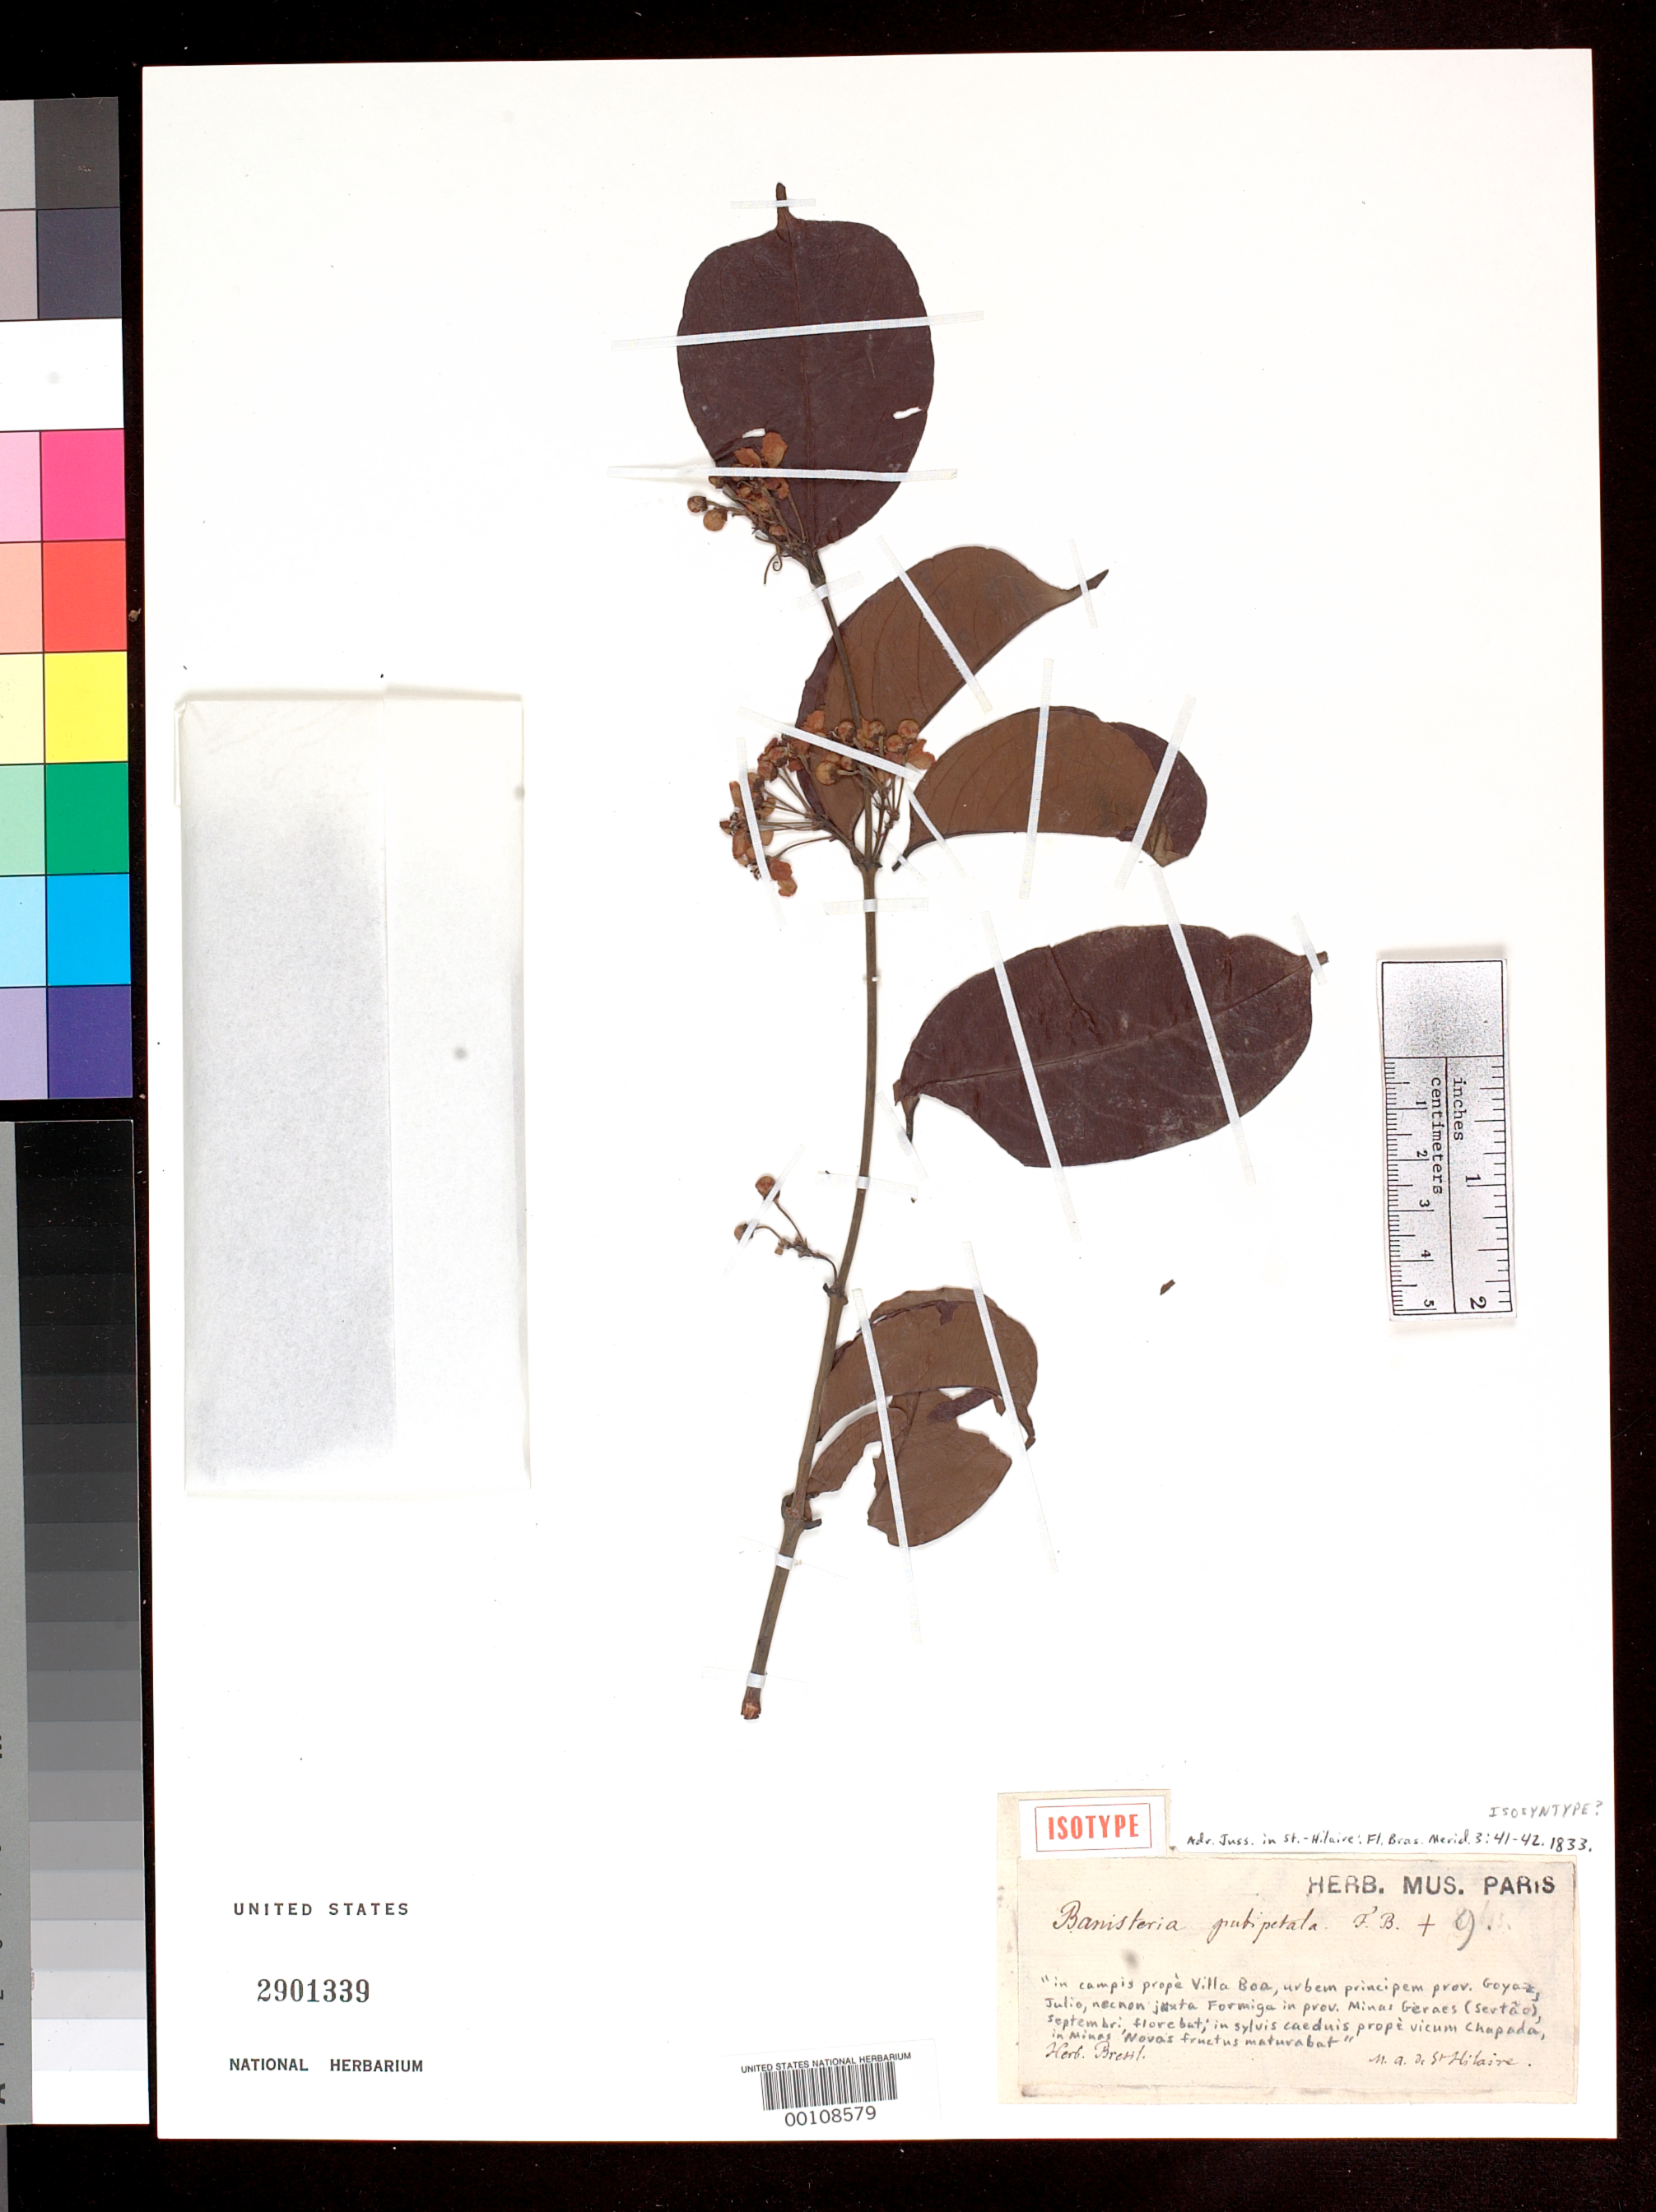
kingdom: Plantae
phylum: Tracheophyta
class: Magnoliopsida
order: Malpighiales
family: Malpighiaceae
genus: Banisteria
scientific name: Banisteria pubipetala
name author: A. Juss. in A. St.-Hil.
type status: Possible Isosyntype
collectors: A. F. C. P. de Saint-Hilaire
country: Brazil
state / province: Goiás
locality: Villa Boa, Chapada.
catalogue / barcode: US 2901339